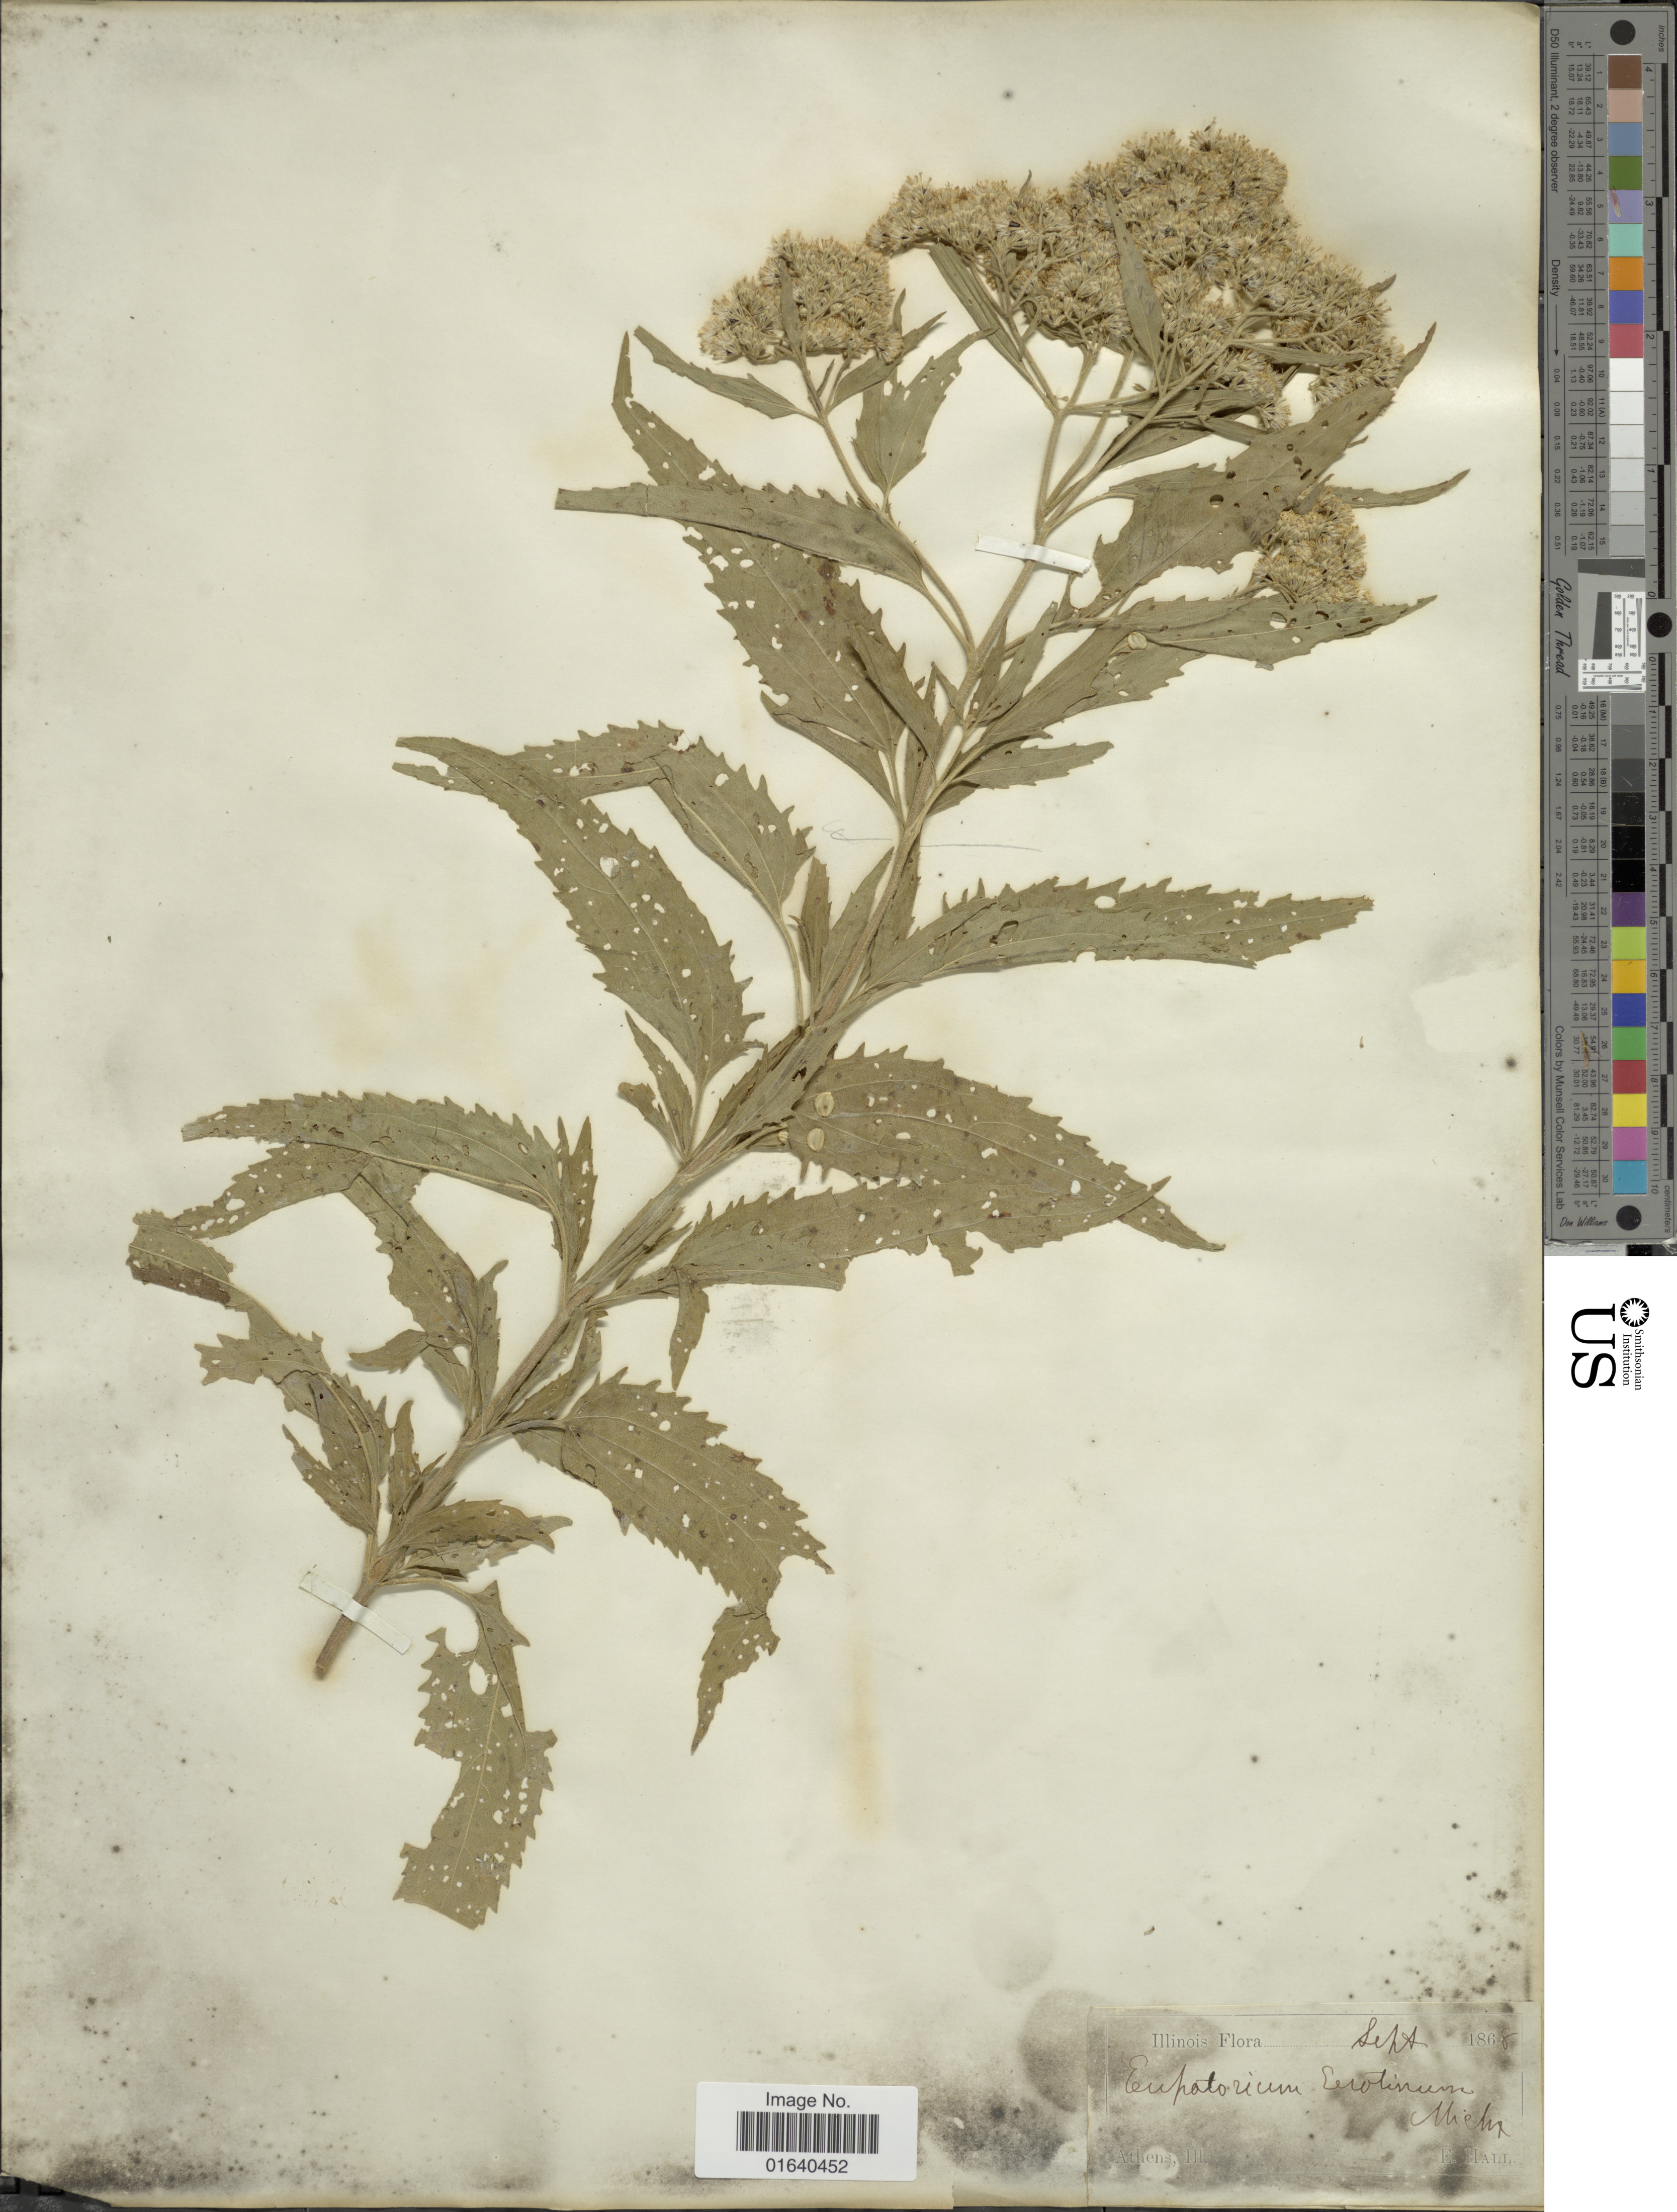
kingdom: Plantae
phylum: Tracheophyta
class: Magnoliopsida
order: Asterales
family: Asteraceae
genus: Eupatorium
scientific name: Eupatorium serotinum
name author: Michx.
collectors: E. Hall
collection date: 1868-09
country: United States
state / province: Illinois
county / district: Menard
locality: Athens